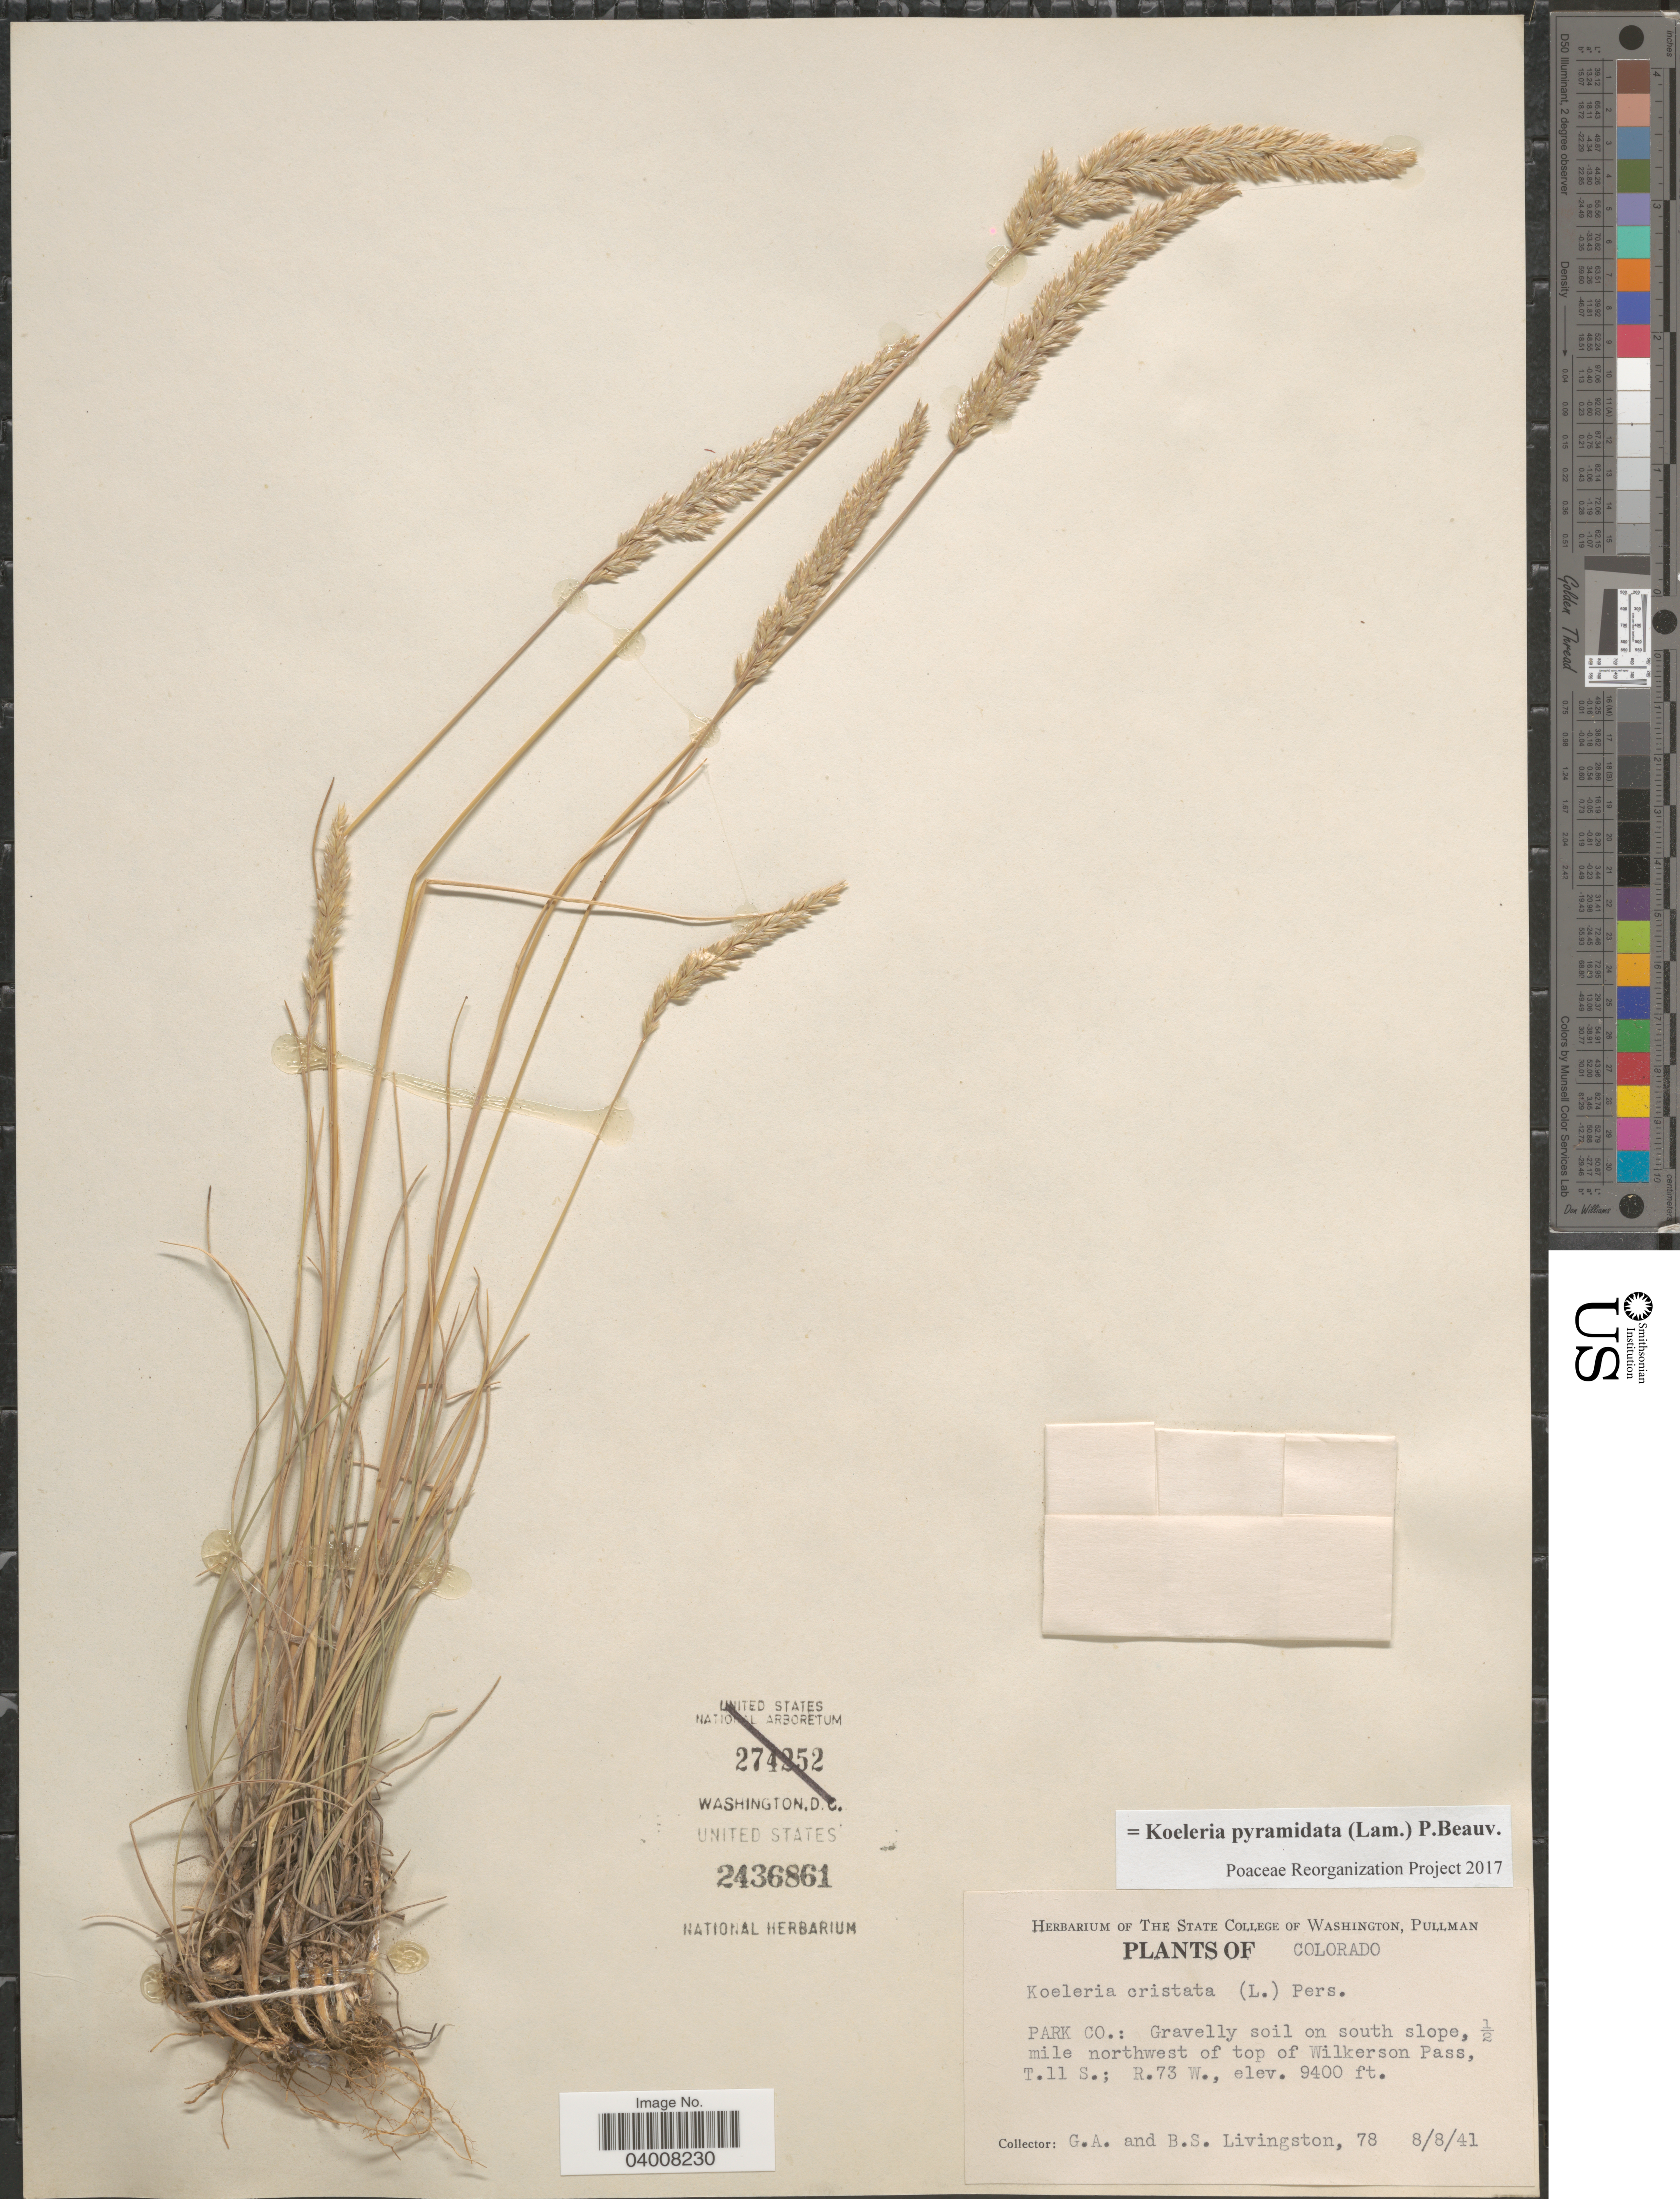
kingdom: Plantae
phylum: Tracheophyta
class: Liliopsida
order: Poales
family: Poaceae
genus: Koeleria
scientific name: Koeleria pyramidata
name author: (Lam.) P. Beauv.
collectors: G. Livingston & B. Livingston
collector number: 78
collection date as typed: Transcribed d/m/y: 8/8/41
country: United States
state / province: Colorado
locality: Park Co.: Gravelly soil on south slope, ½ mile northwest of top of Wilkerson Pass, T.11 S.; R.73 W.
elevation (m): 2865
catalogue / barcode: US 2436861